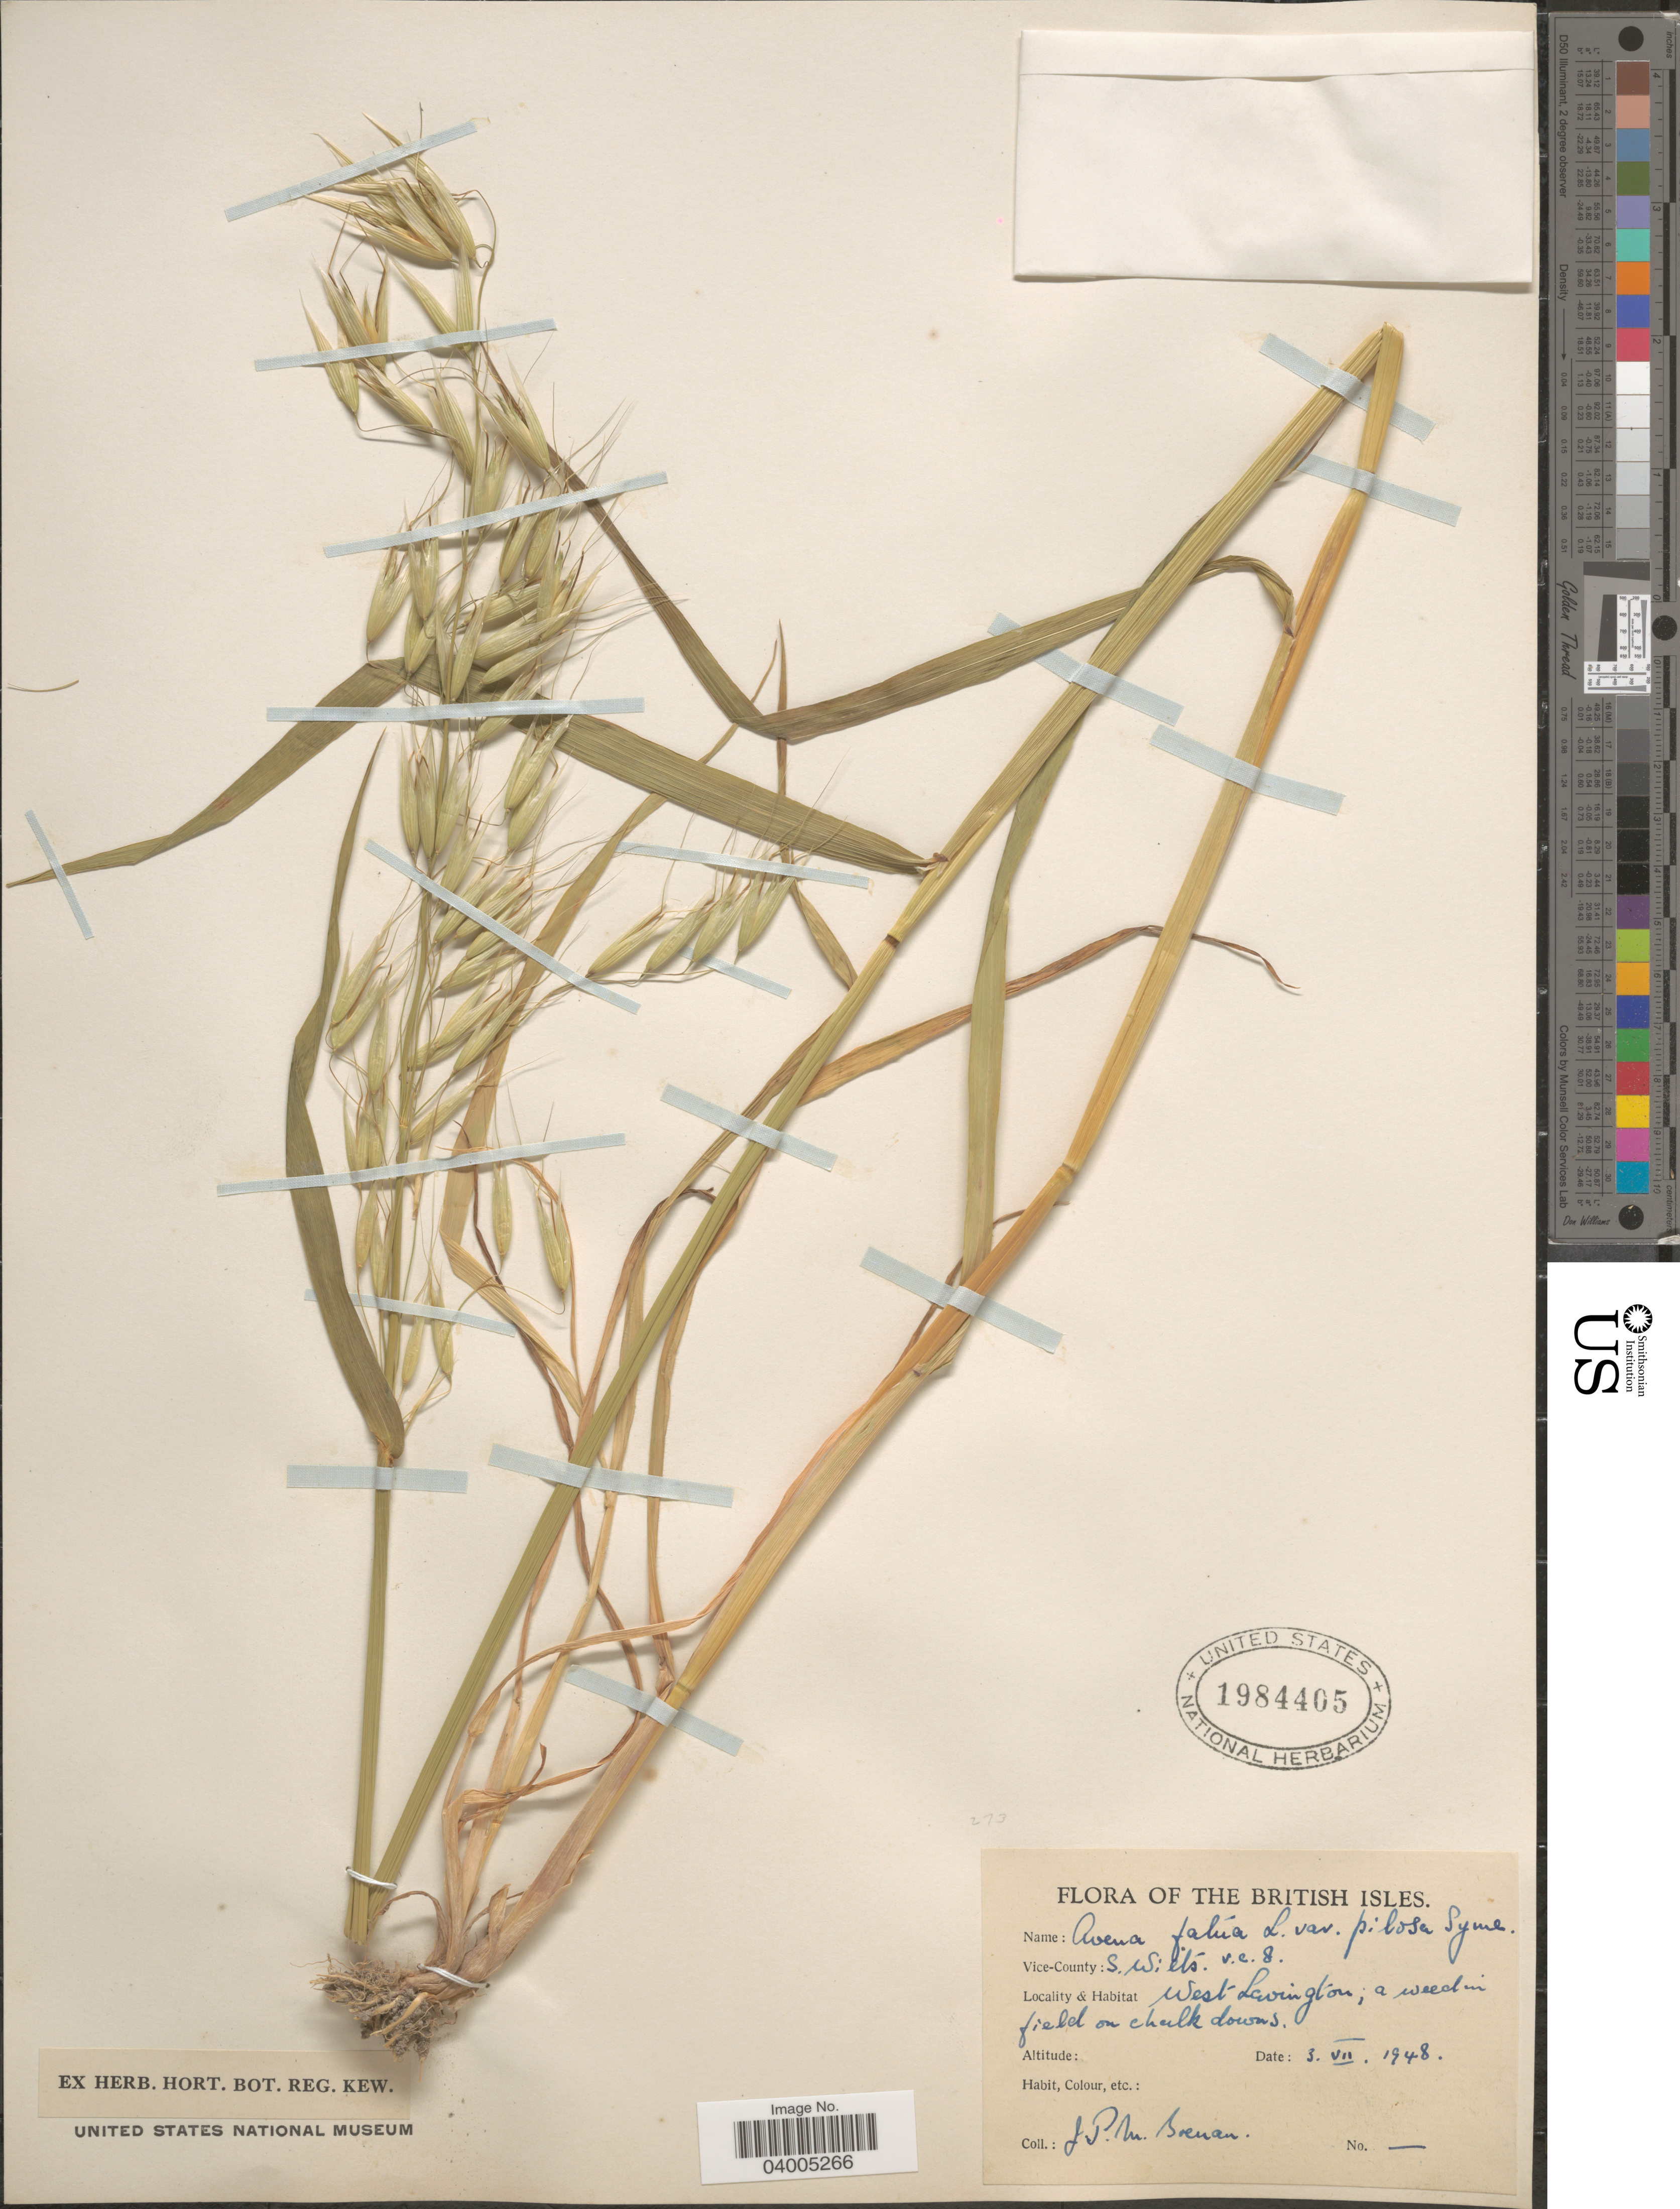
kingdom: Plantae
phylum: Tracheophyta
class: Liliopsida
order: Poales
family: Poaceae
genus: Avena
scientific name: Avena fatua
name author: L.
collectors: J. Brenan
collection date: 1948-07-03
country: United Kingdom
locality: The British Isles. Vice-County: S.W: ets. v.c. 8. West Lavington.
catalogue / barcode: US 1984405